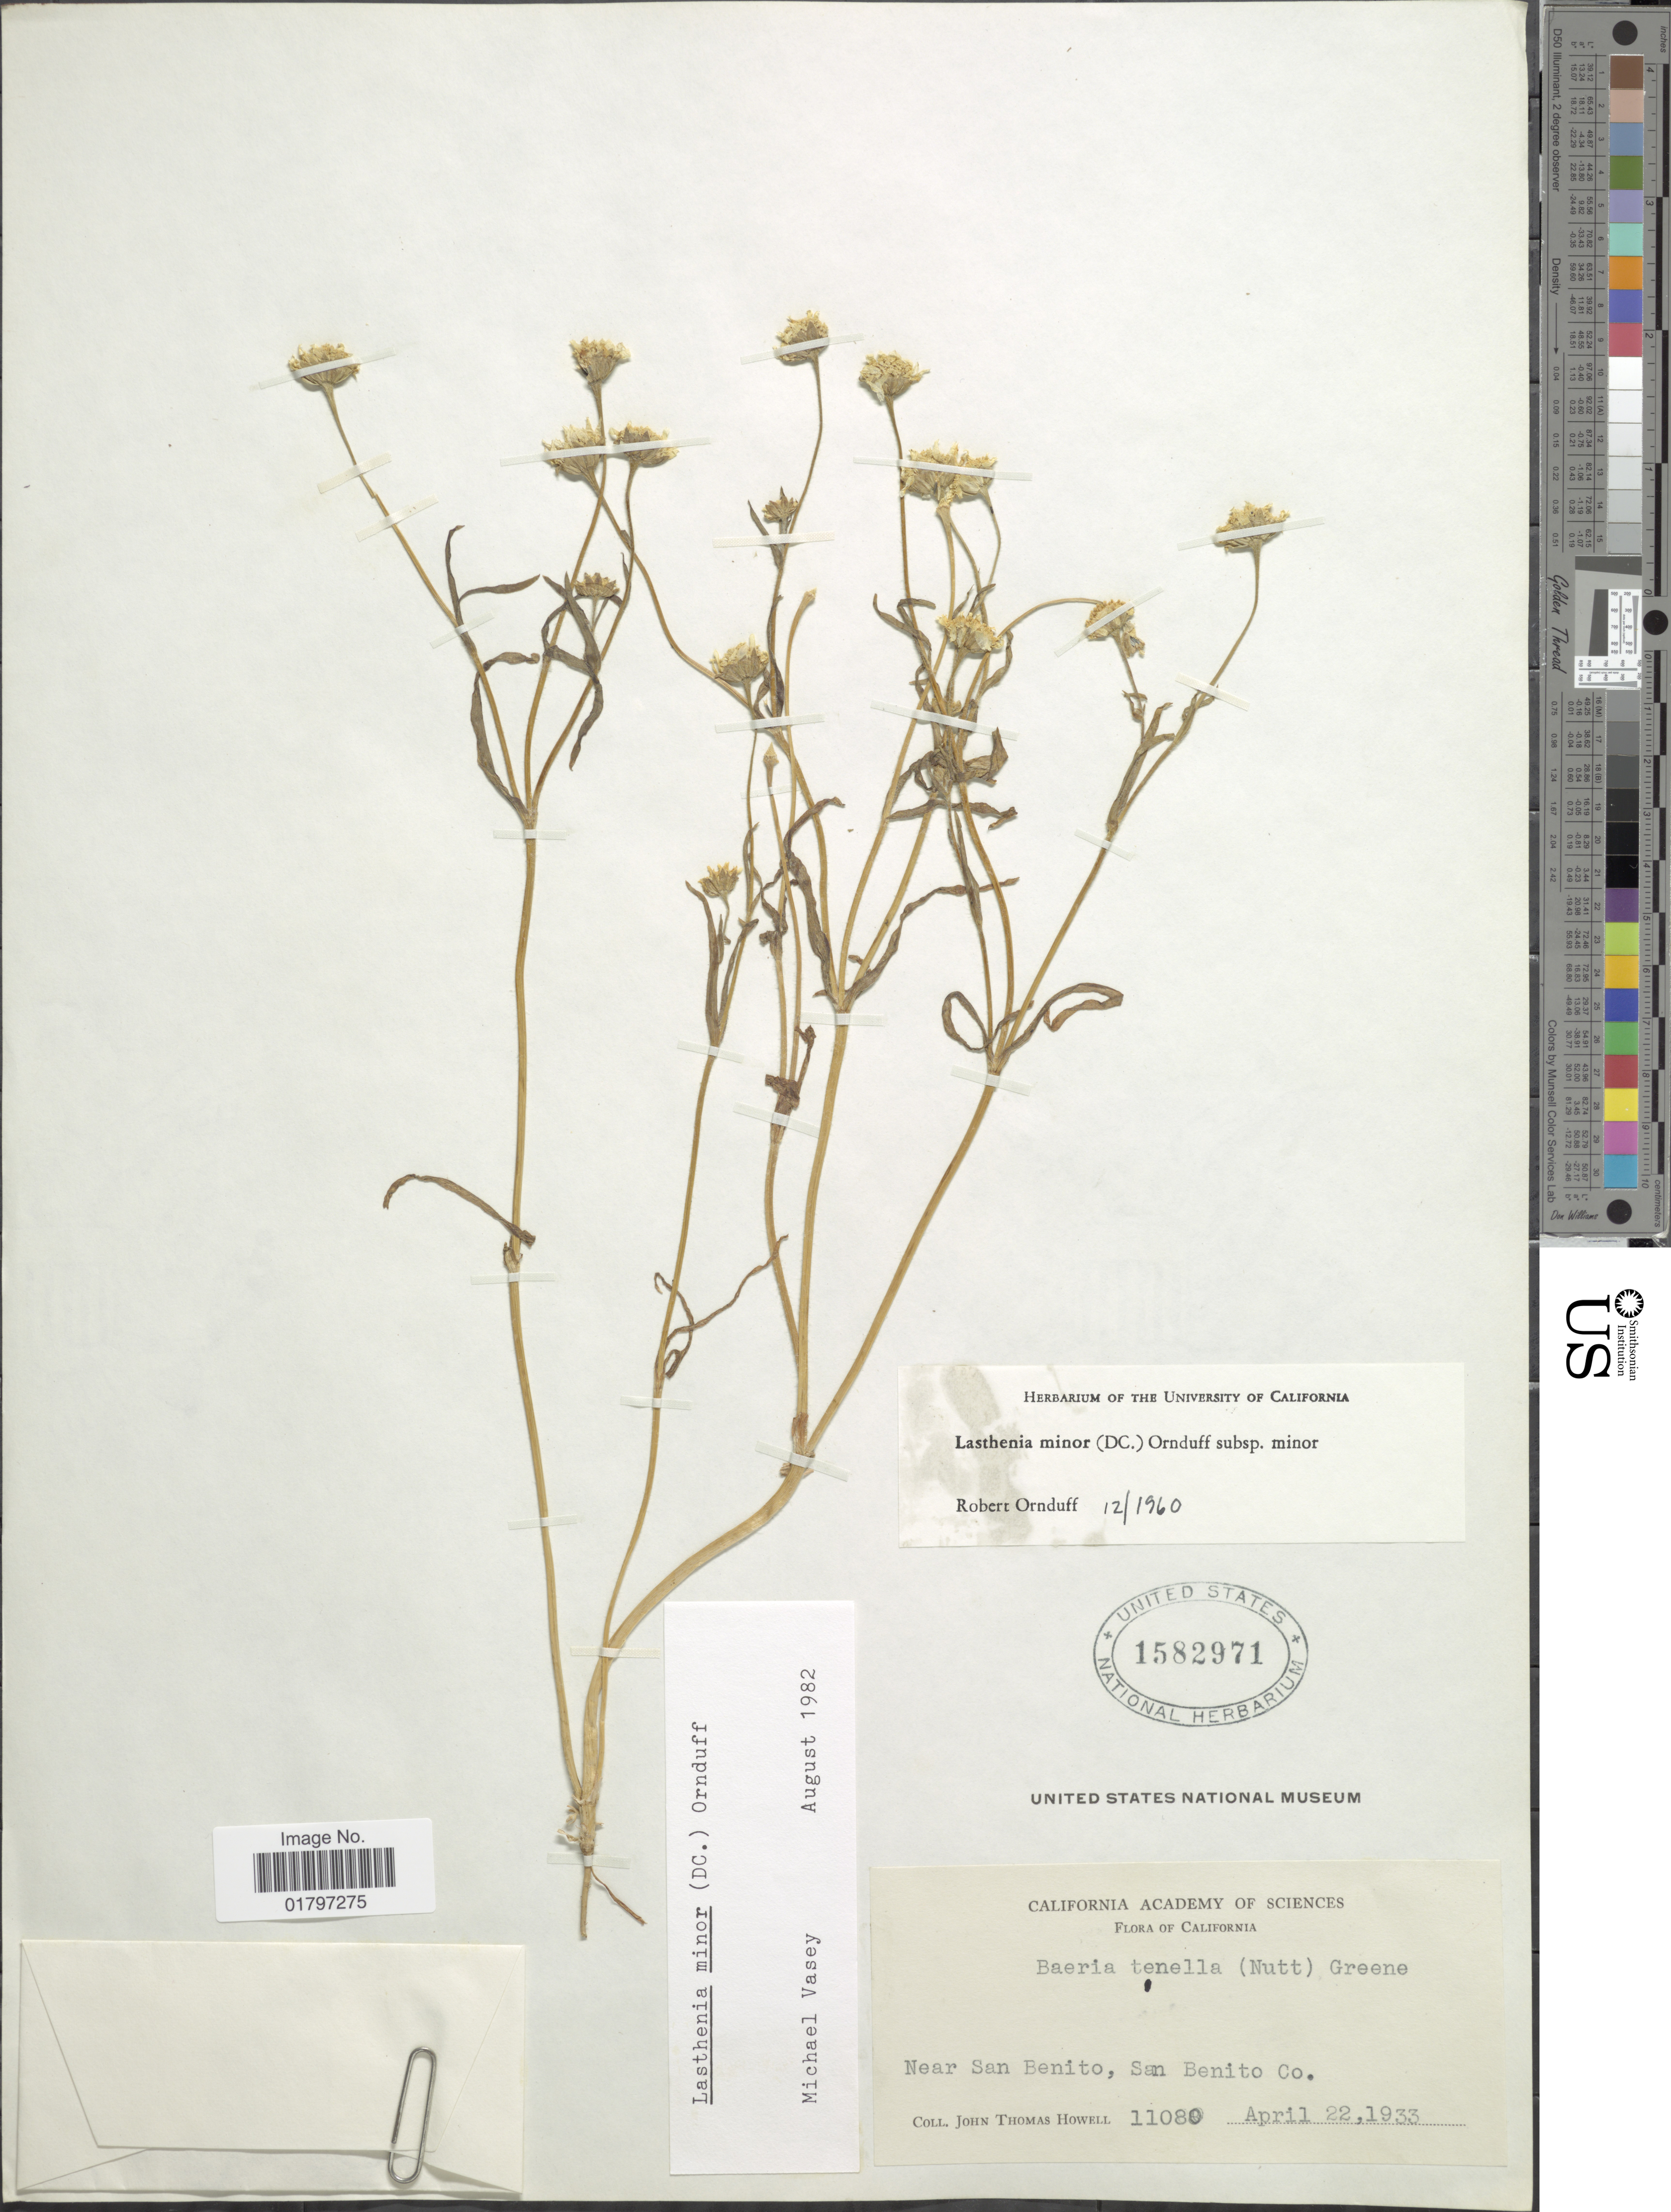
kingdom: Plantae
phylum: Tracheophyta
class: Magnoliopsida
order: Asterales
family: Asteraceae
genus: Lasthenia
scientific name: Lasthenia minor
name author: (DC.) Ornduff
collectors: J. T. Howell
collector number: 11080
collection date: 1933-04-22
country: United States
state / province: California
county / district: San Benito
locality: Near San Benito, San Benito Co.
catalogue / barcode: US 1582971